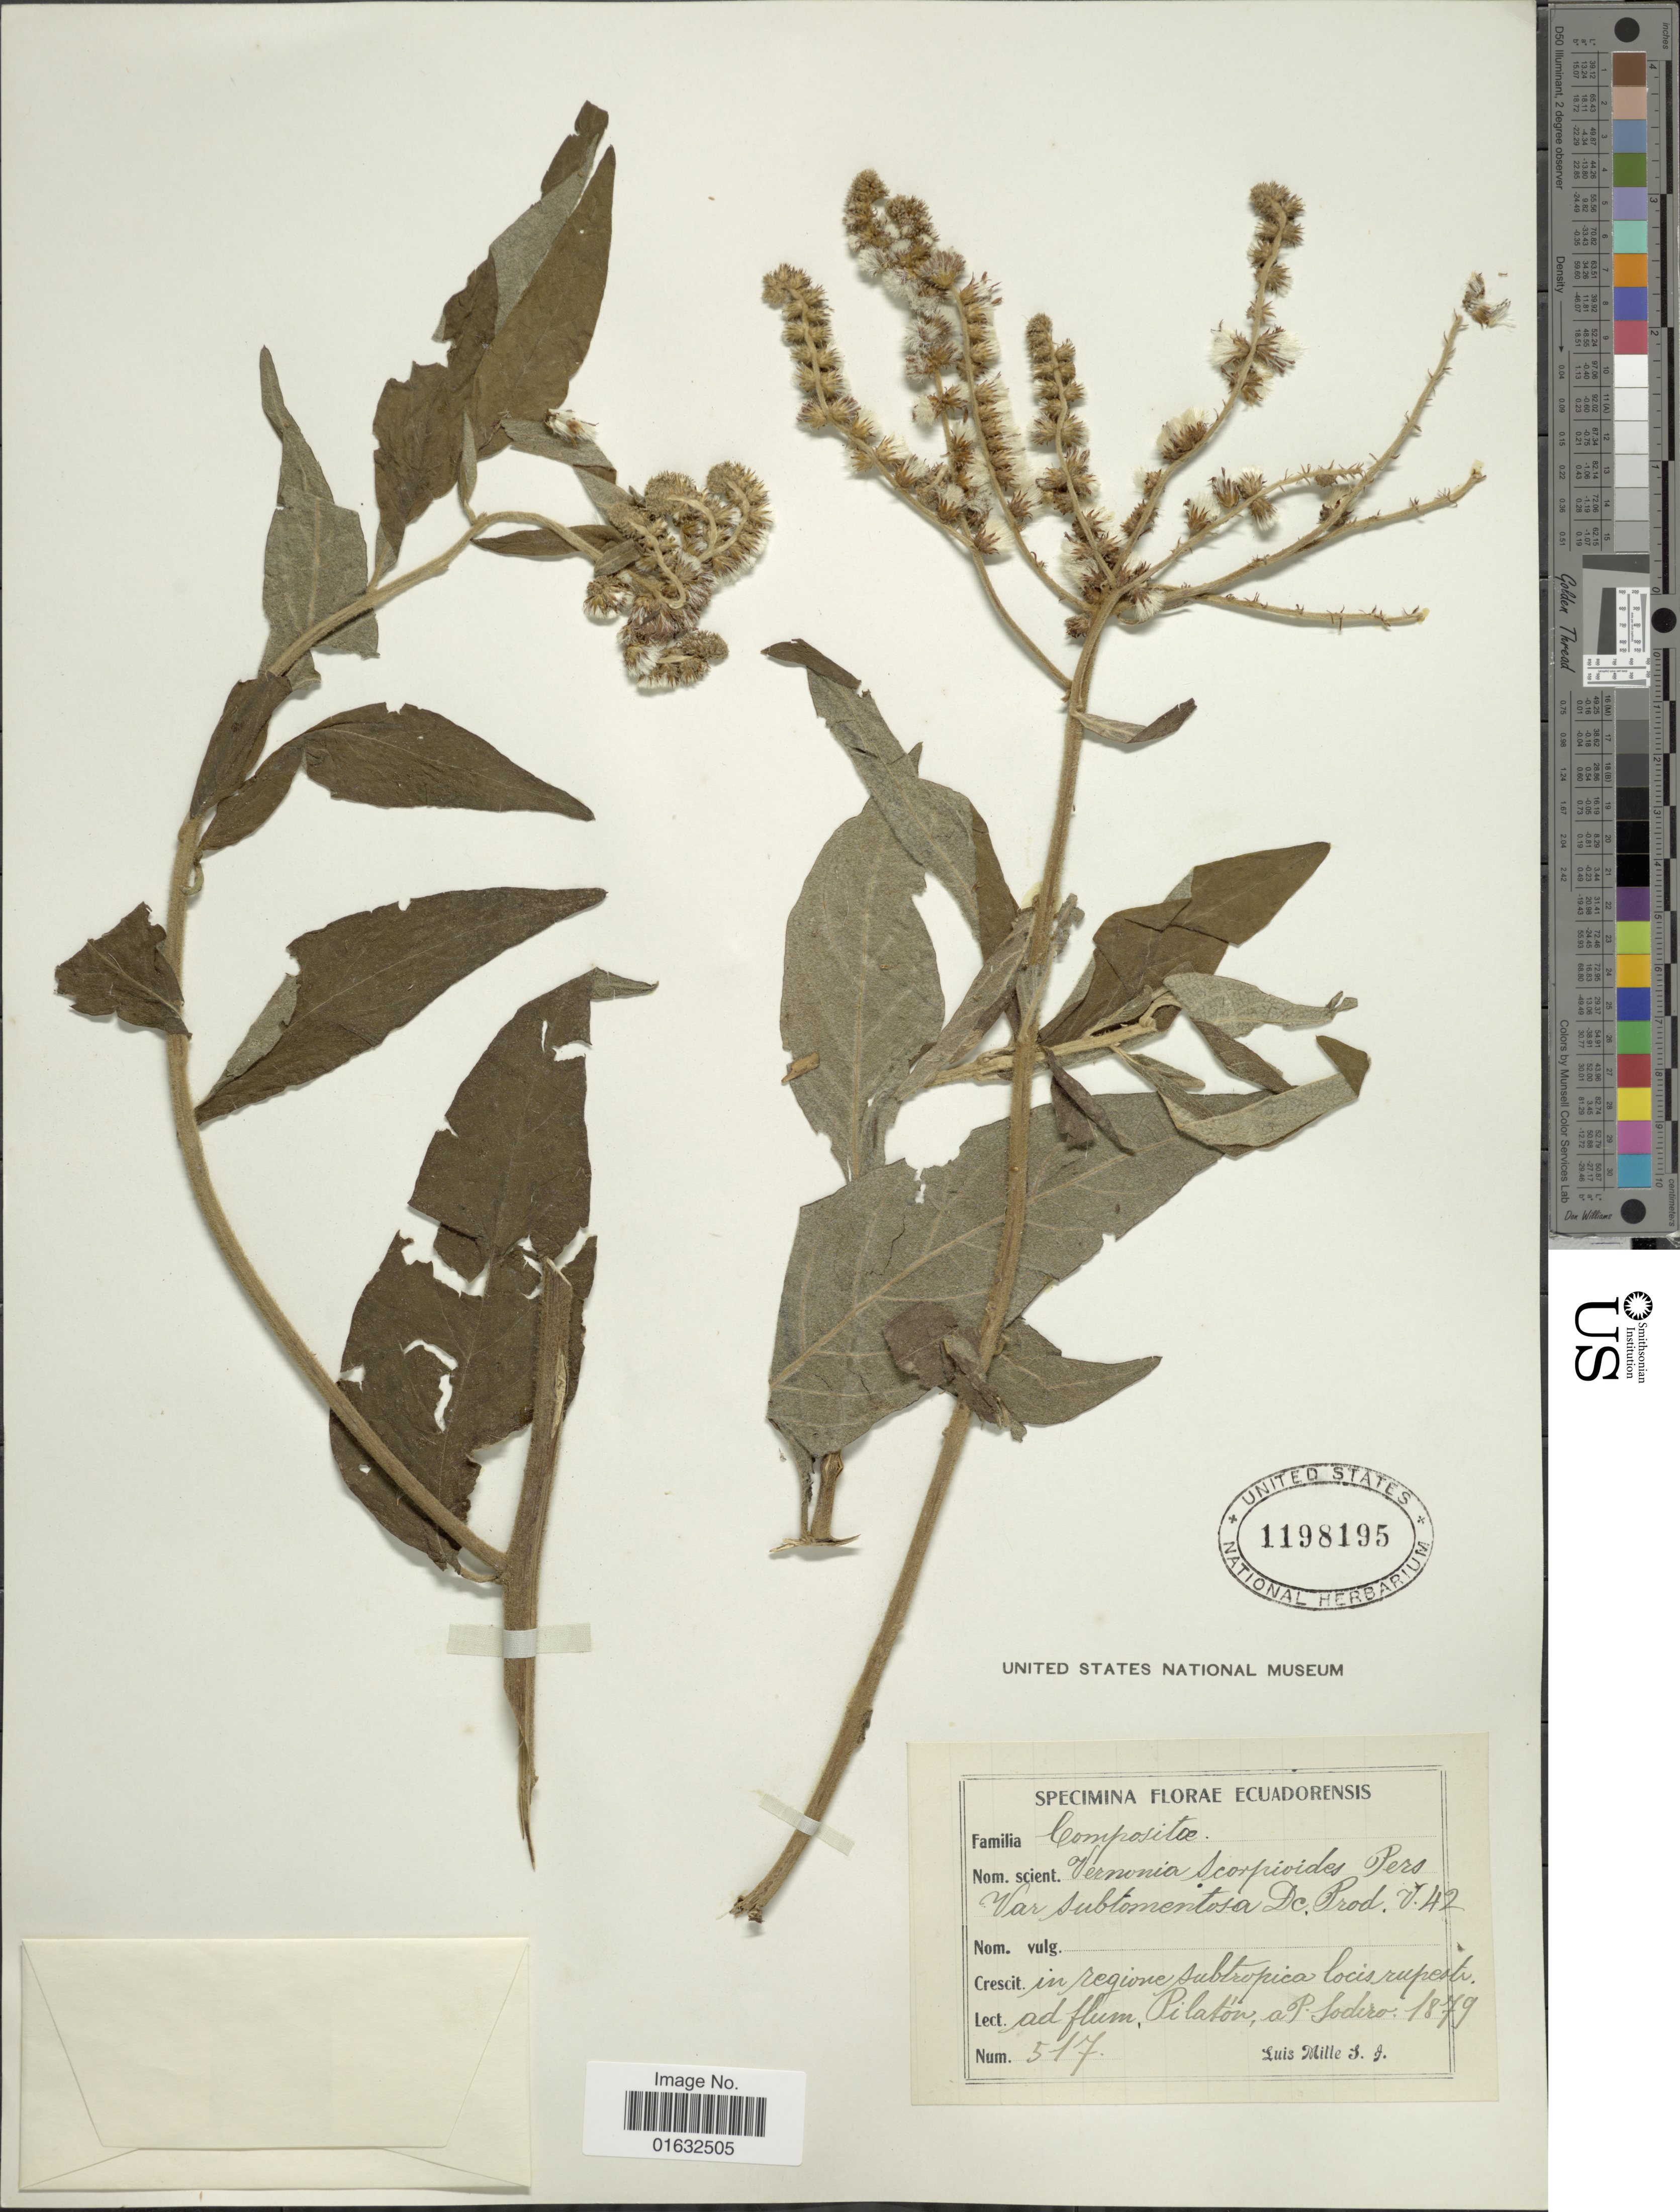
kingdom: Plantae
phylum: Tracheophyta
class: Magnoliopsida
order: Asterales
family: Asteraceae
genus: Cyrtocymura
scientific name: Cyrtocymura scorpioides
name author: (Lam.) H. Rob.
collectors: P. Sodiro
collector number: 517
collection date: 1879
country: Ecuador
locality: In regione subtropica locis rupestr. ad flum Pilatón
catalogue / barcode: US 1198195